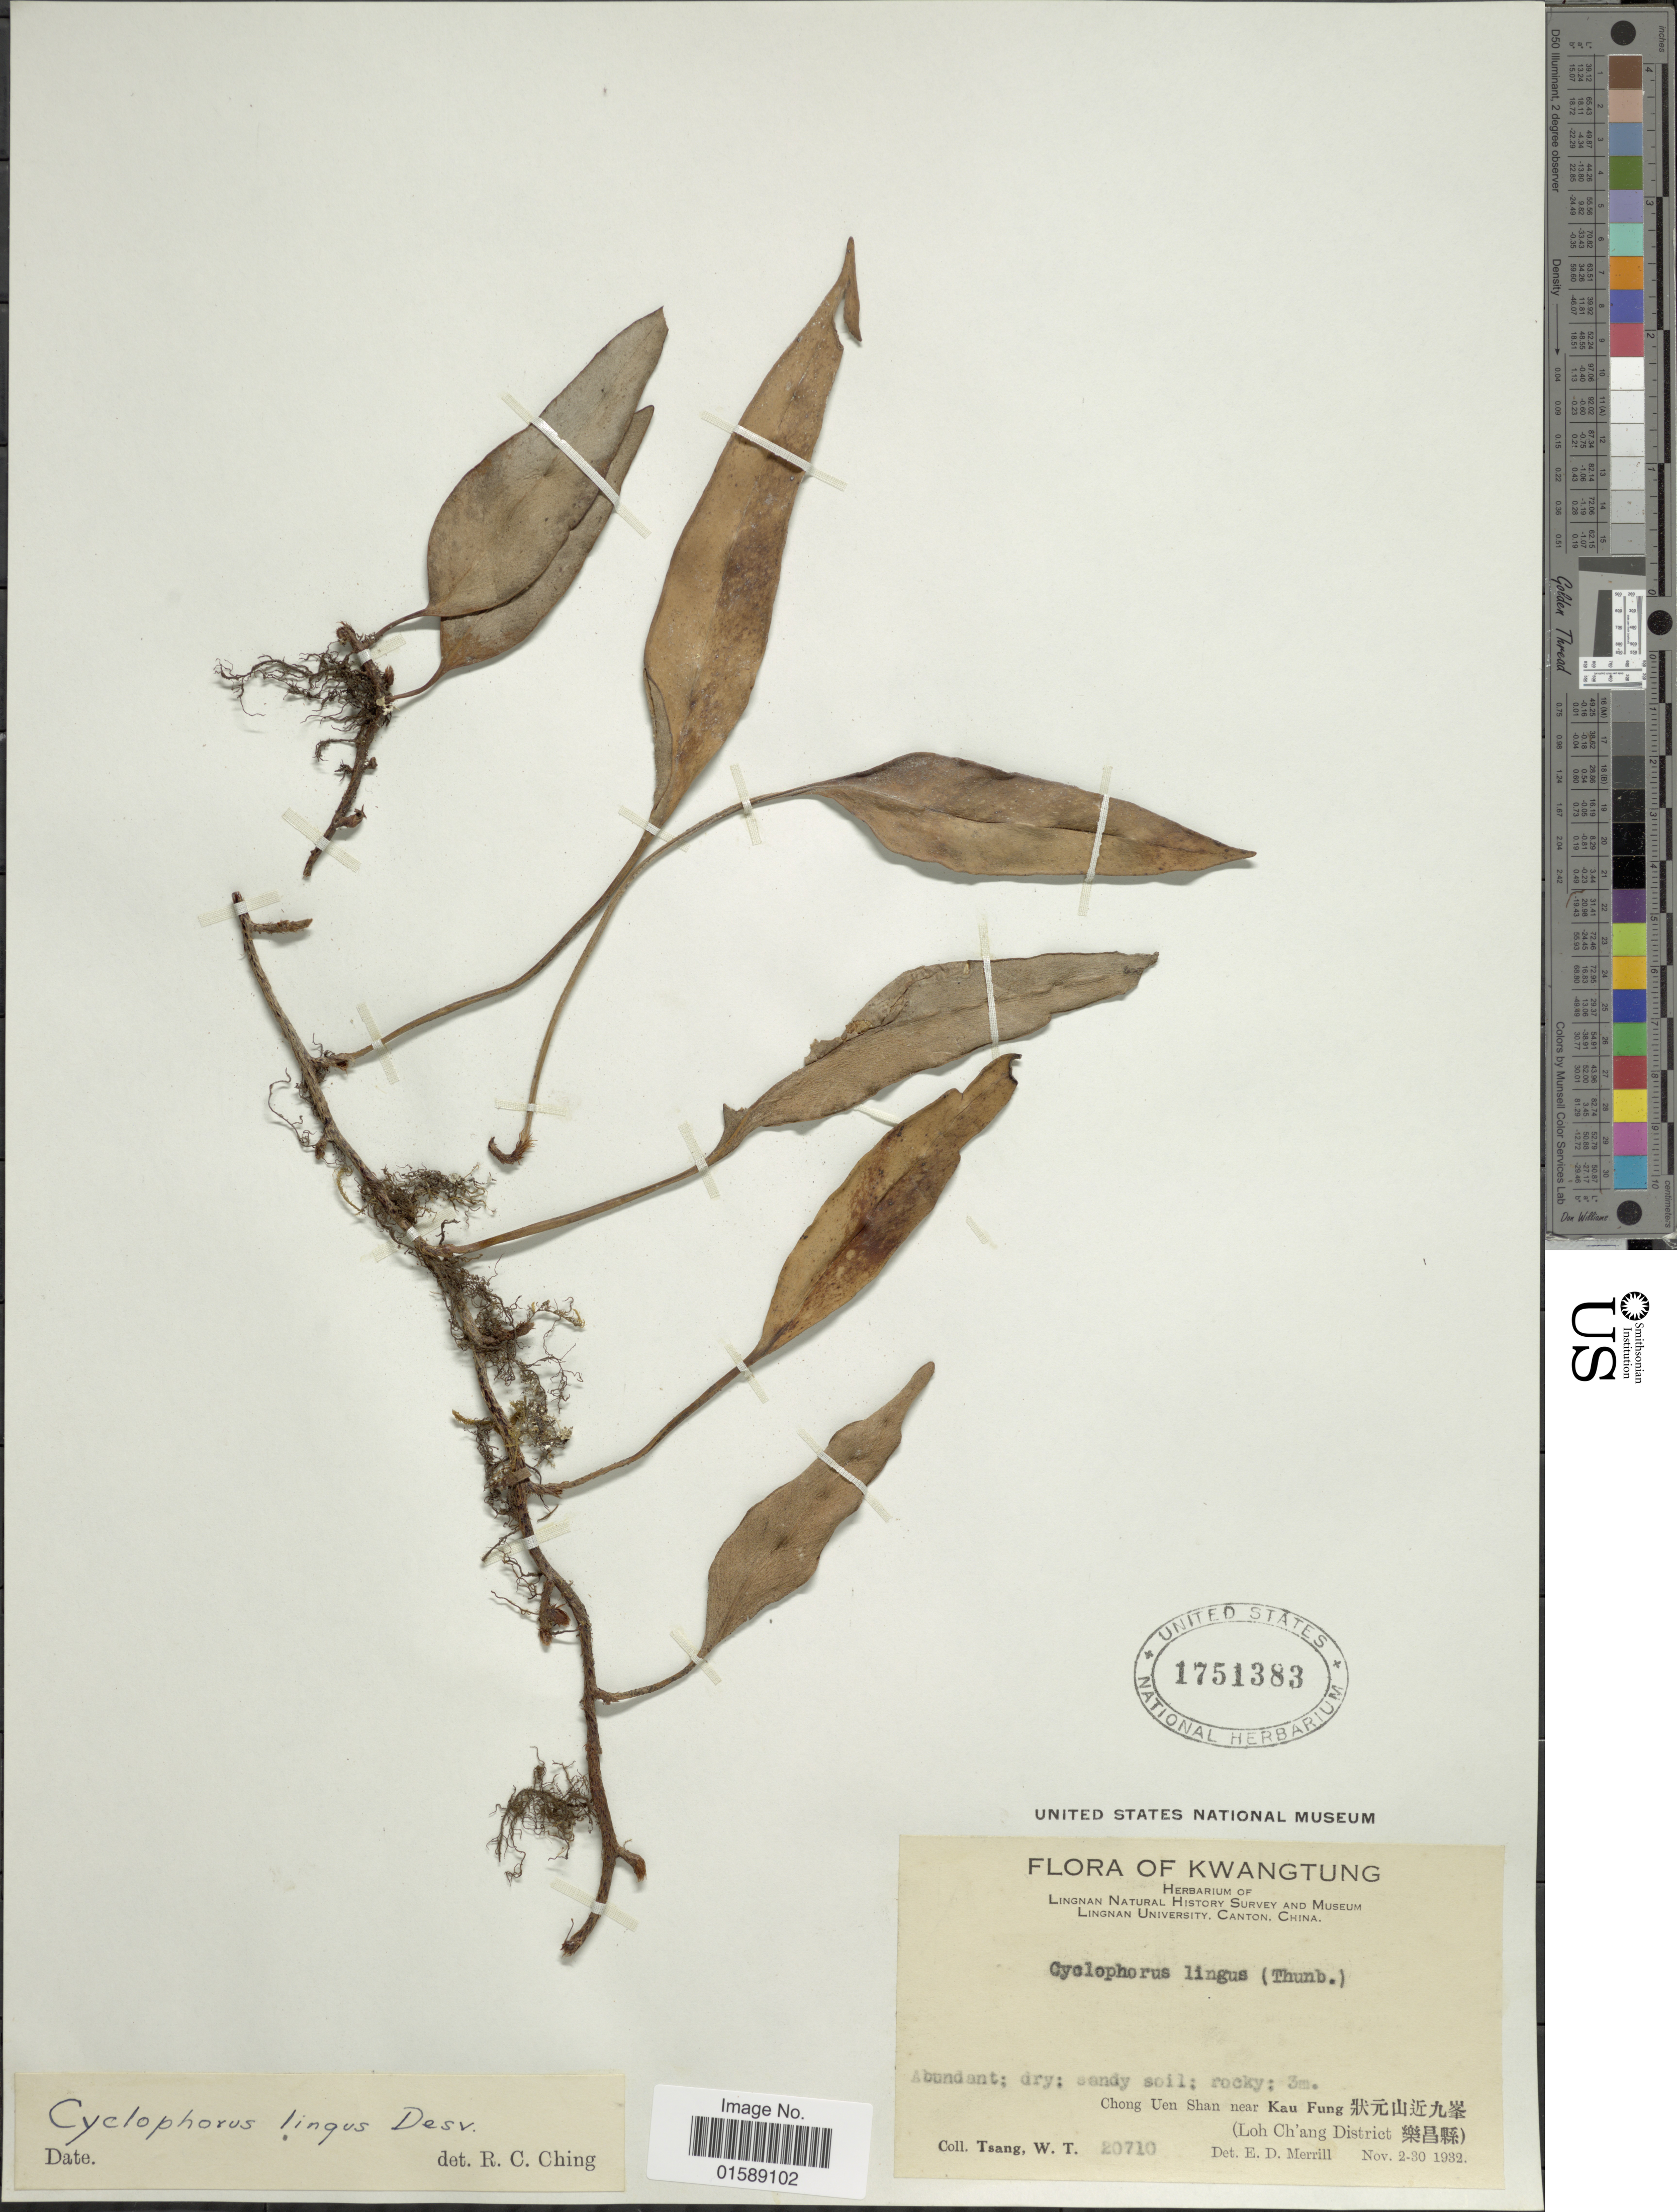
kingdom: Plantae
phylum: Tracheophyta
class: Polypodiopsida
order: Polypodiales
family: Polypodiaceae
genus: Pyrrosia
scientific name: Pyrrosia lingua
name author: (Thurb.) Farw.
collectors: W. T. Tsang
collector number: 20710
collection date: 1932-11-02/1932-11-30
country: China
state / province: Guangdong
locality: Kwangtung. Chong Uen Shan near Kau Fung (Loh Ch'ang District)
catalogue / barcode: US 1751383